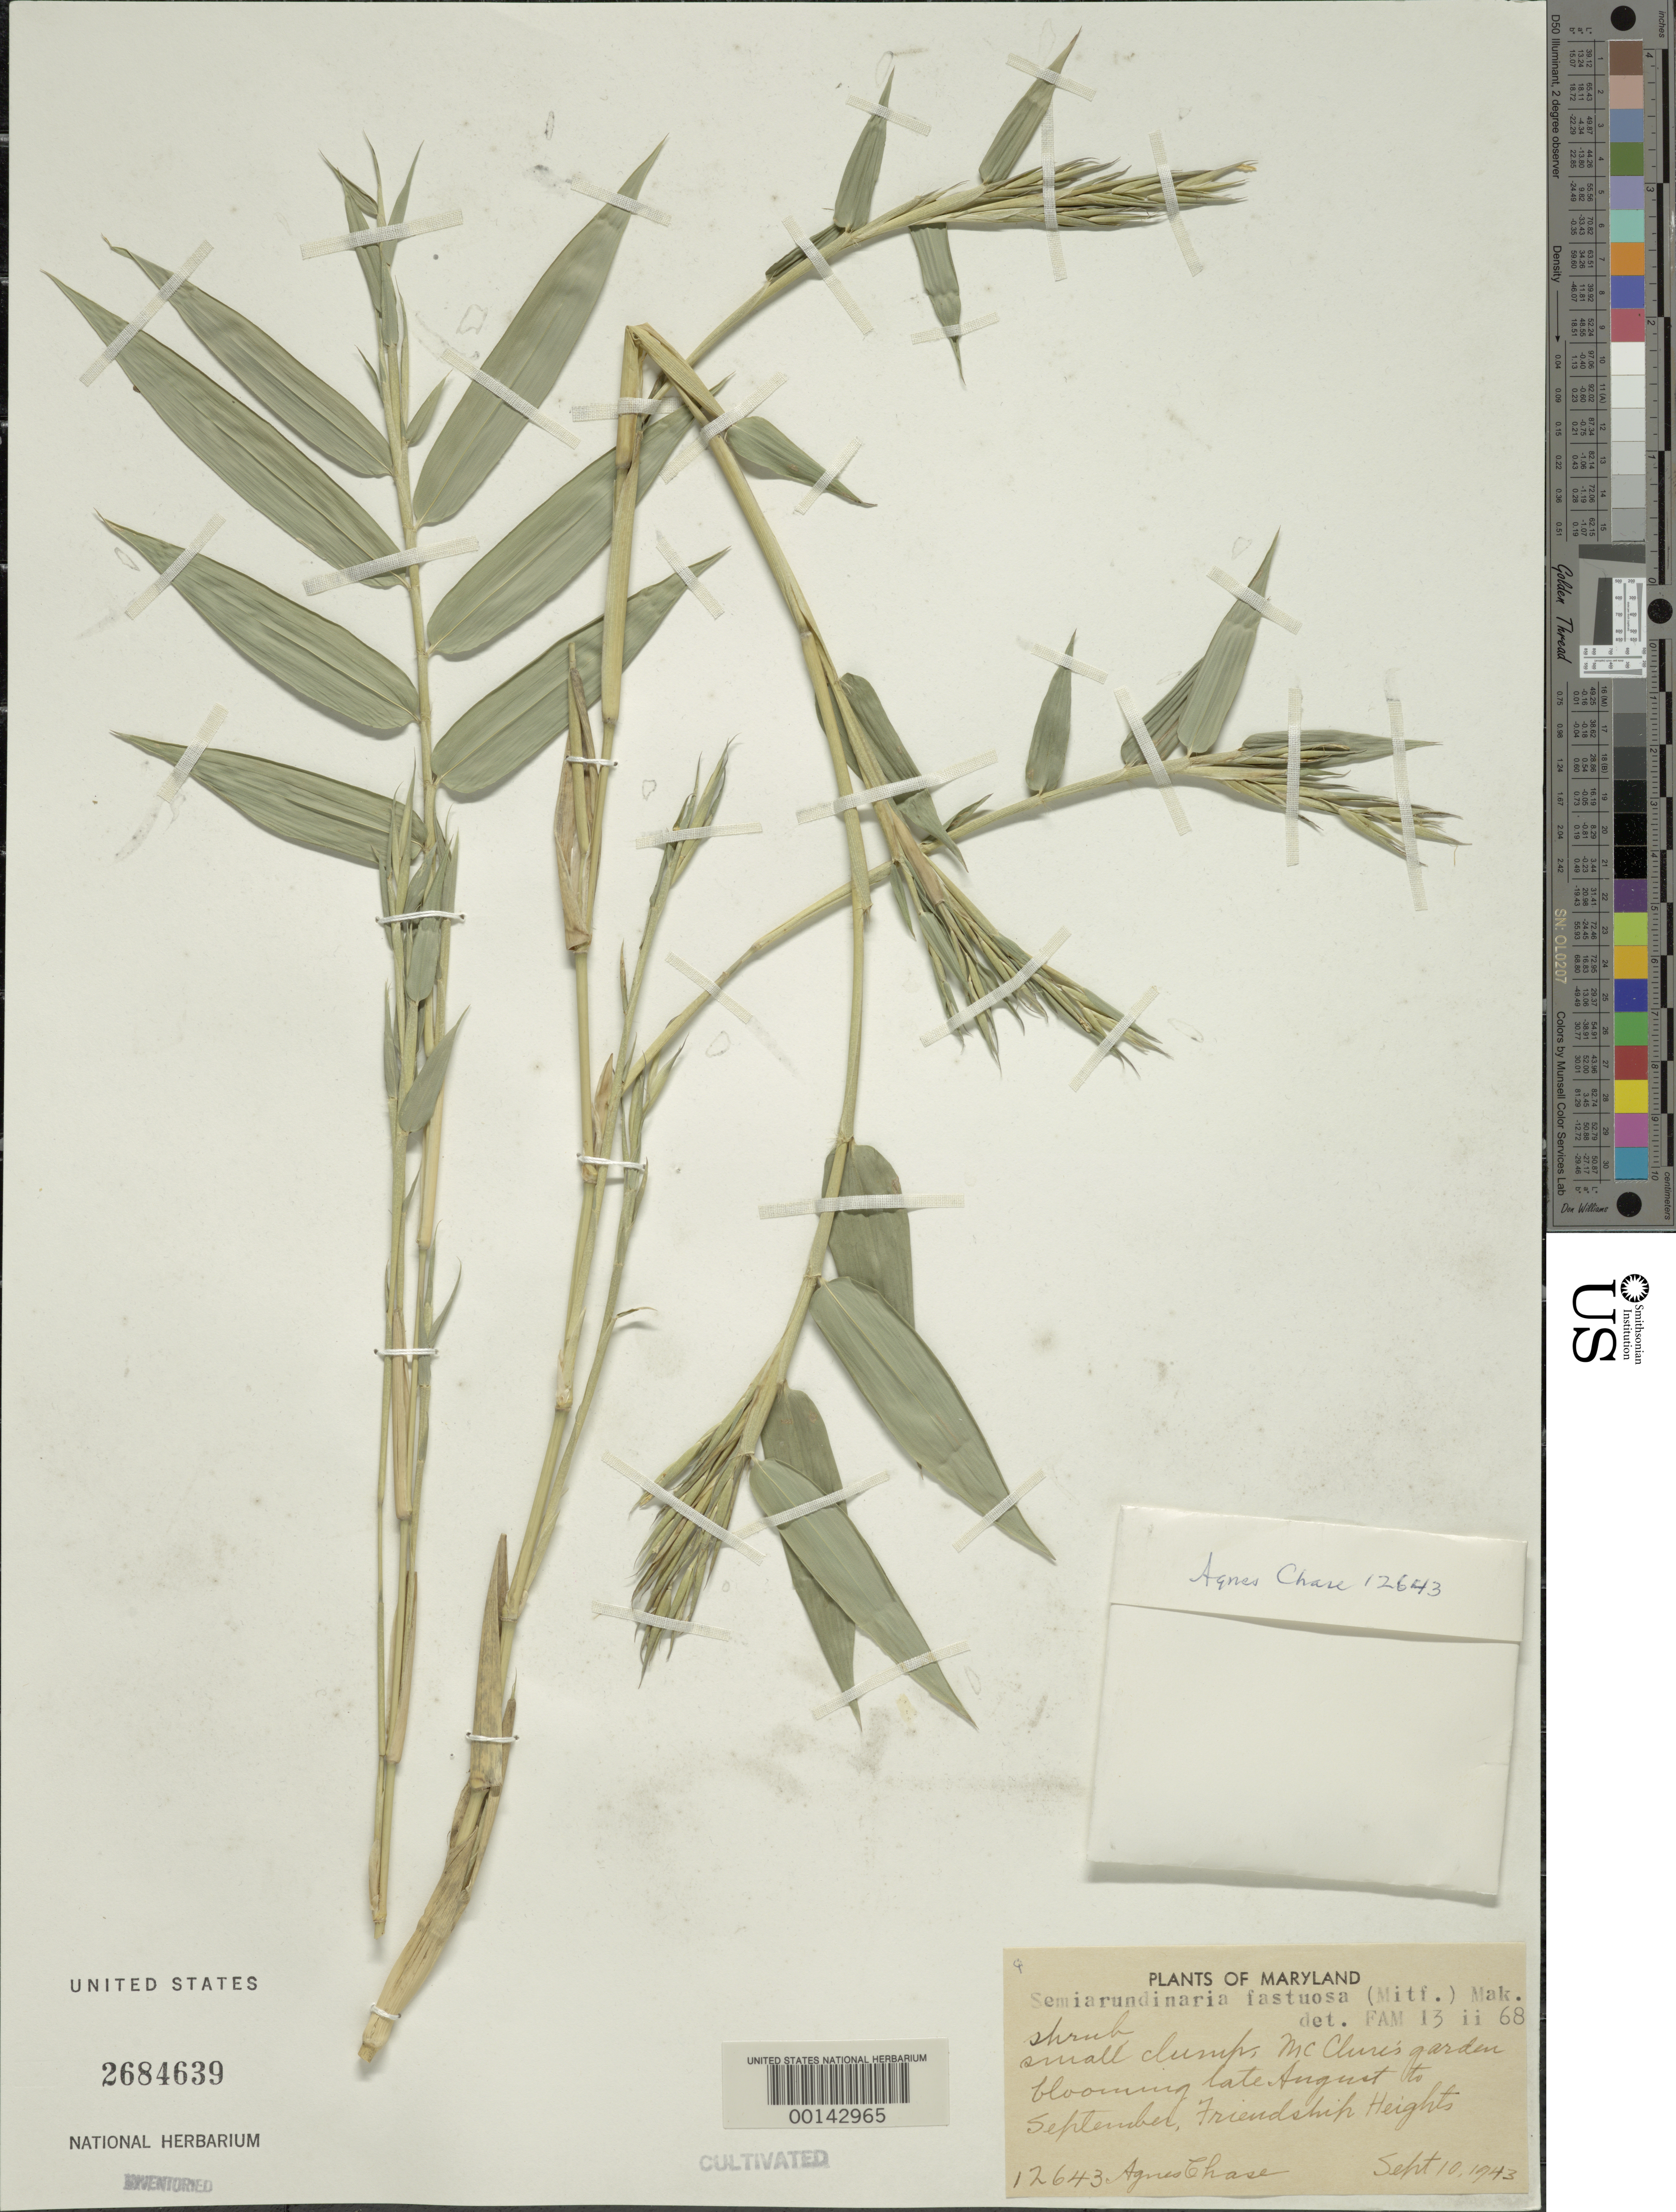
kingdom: Plantae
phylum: Tracheophyta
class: Liliopsida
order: Poales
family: Poaceae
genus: Semiarundinaria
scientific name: Semiarundinaria fastuosa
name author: Makino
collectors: A. Chase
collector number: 12643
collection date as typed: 10 Sep 1943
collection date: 1943-09-10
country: United States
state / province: Maryland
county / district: Montgomery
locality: Friendship Heights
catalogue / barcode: US 2684639